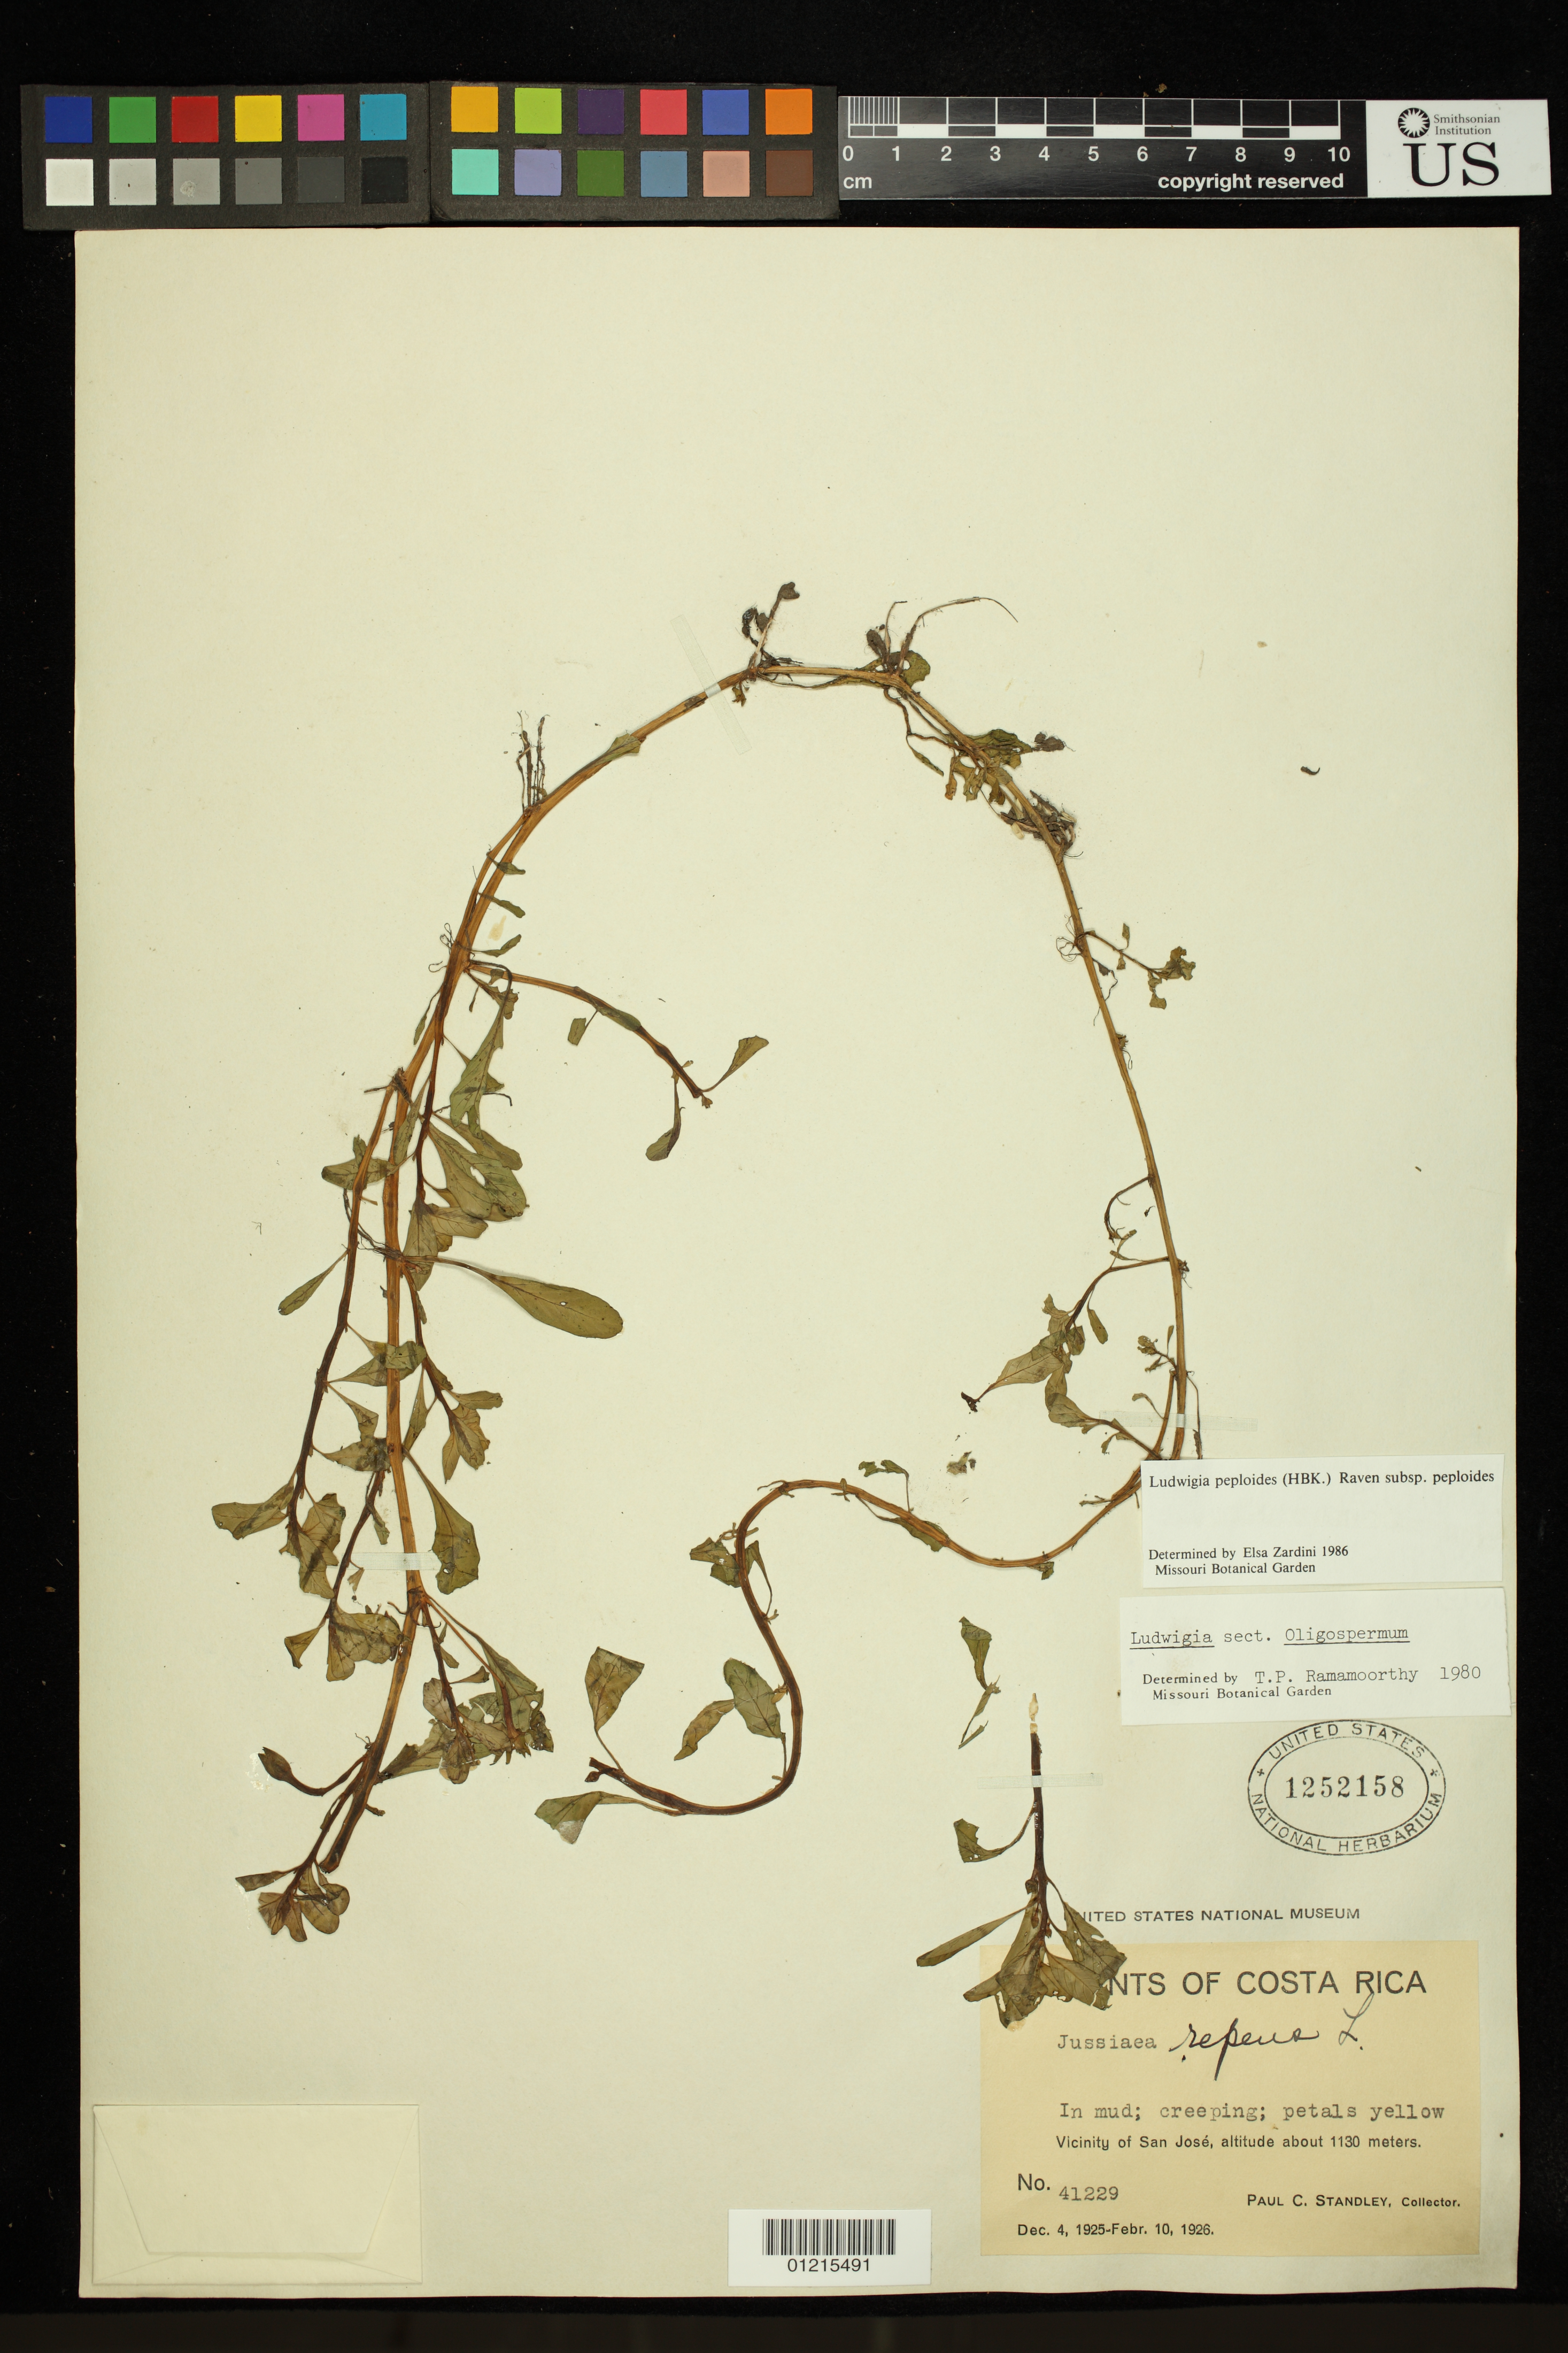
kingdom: Plantae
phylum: Tracheophyta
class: Magnoliopsida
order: Myrtales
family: Onagraceae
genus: Ludwigia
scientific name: Ludwigia peploides subsp. peploides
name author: (Kunth) P.H. Raven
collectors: P. C. Standley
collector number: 41229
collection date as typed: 04 Dec 1925 to 10 Feb 1926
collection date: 1925-12-04/1926-02-10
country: Costa Rica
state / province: San José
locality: Vicinity of San José.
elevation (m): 1130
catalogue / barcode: US 1252158